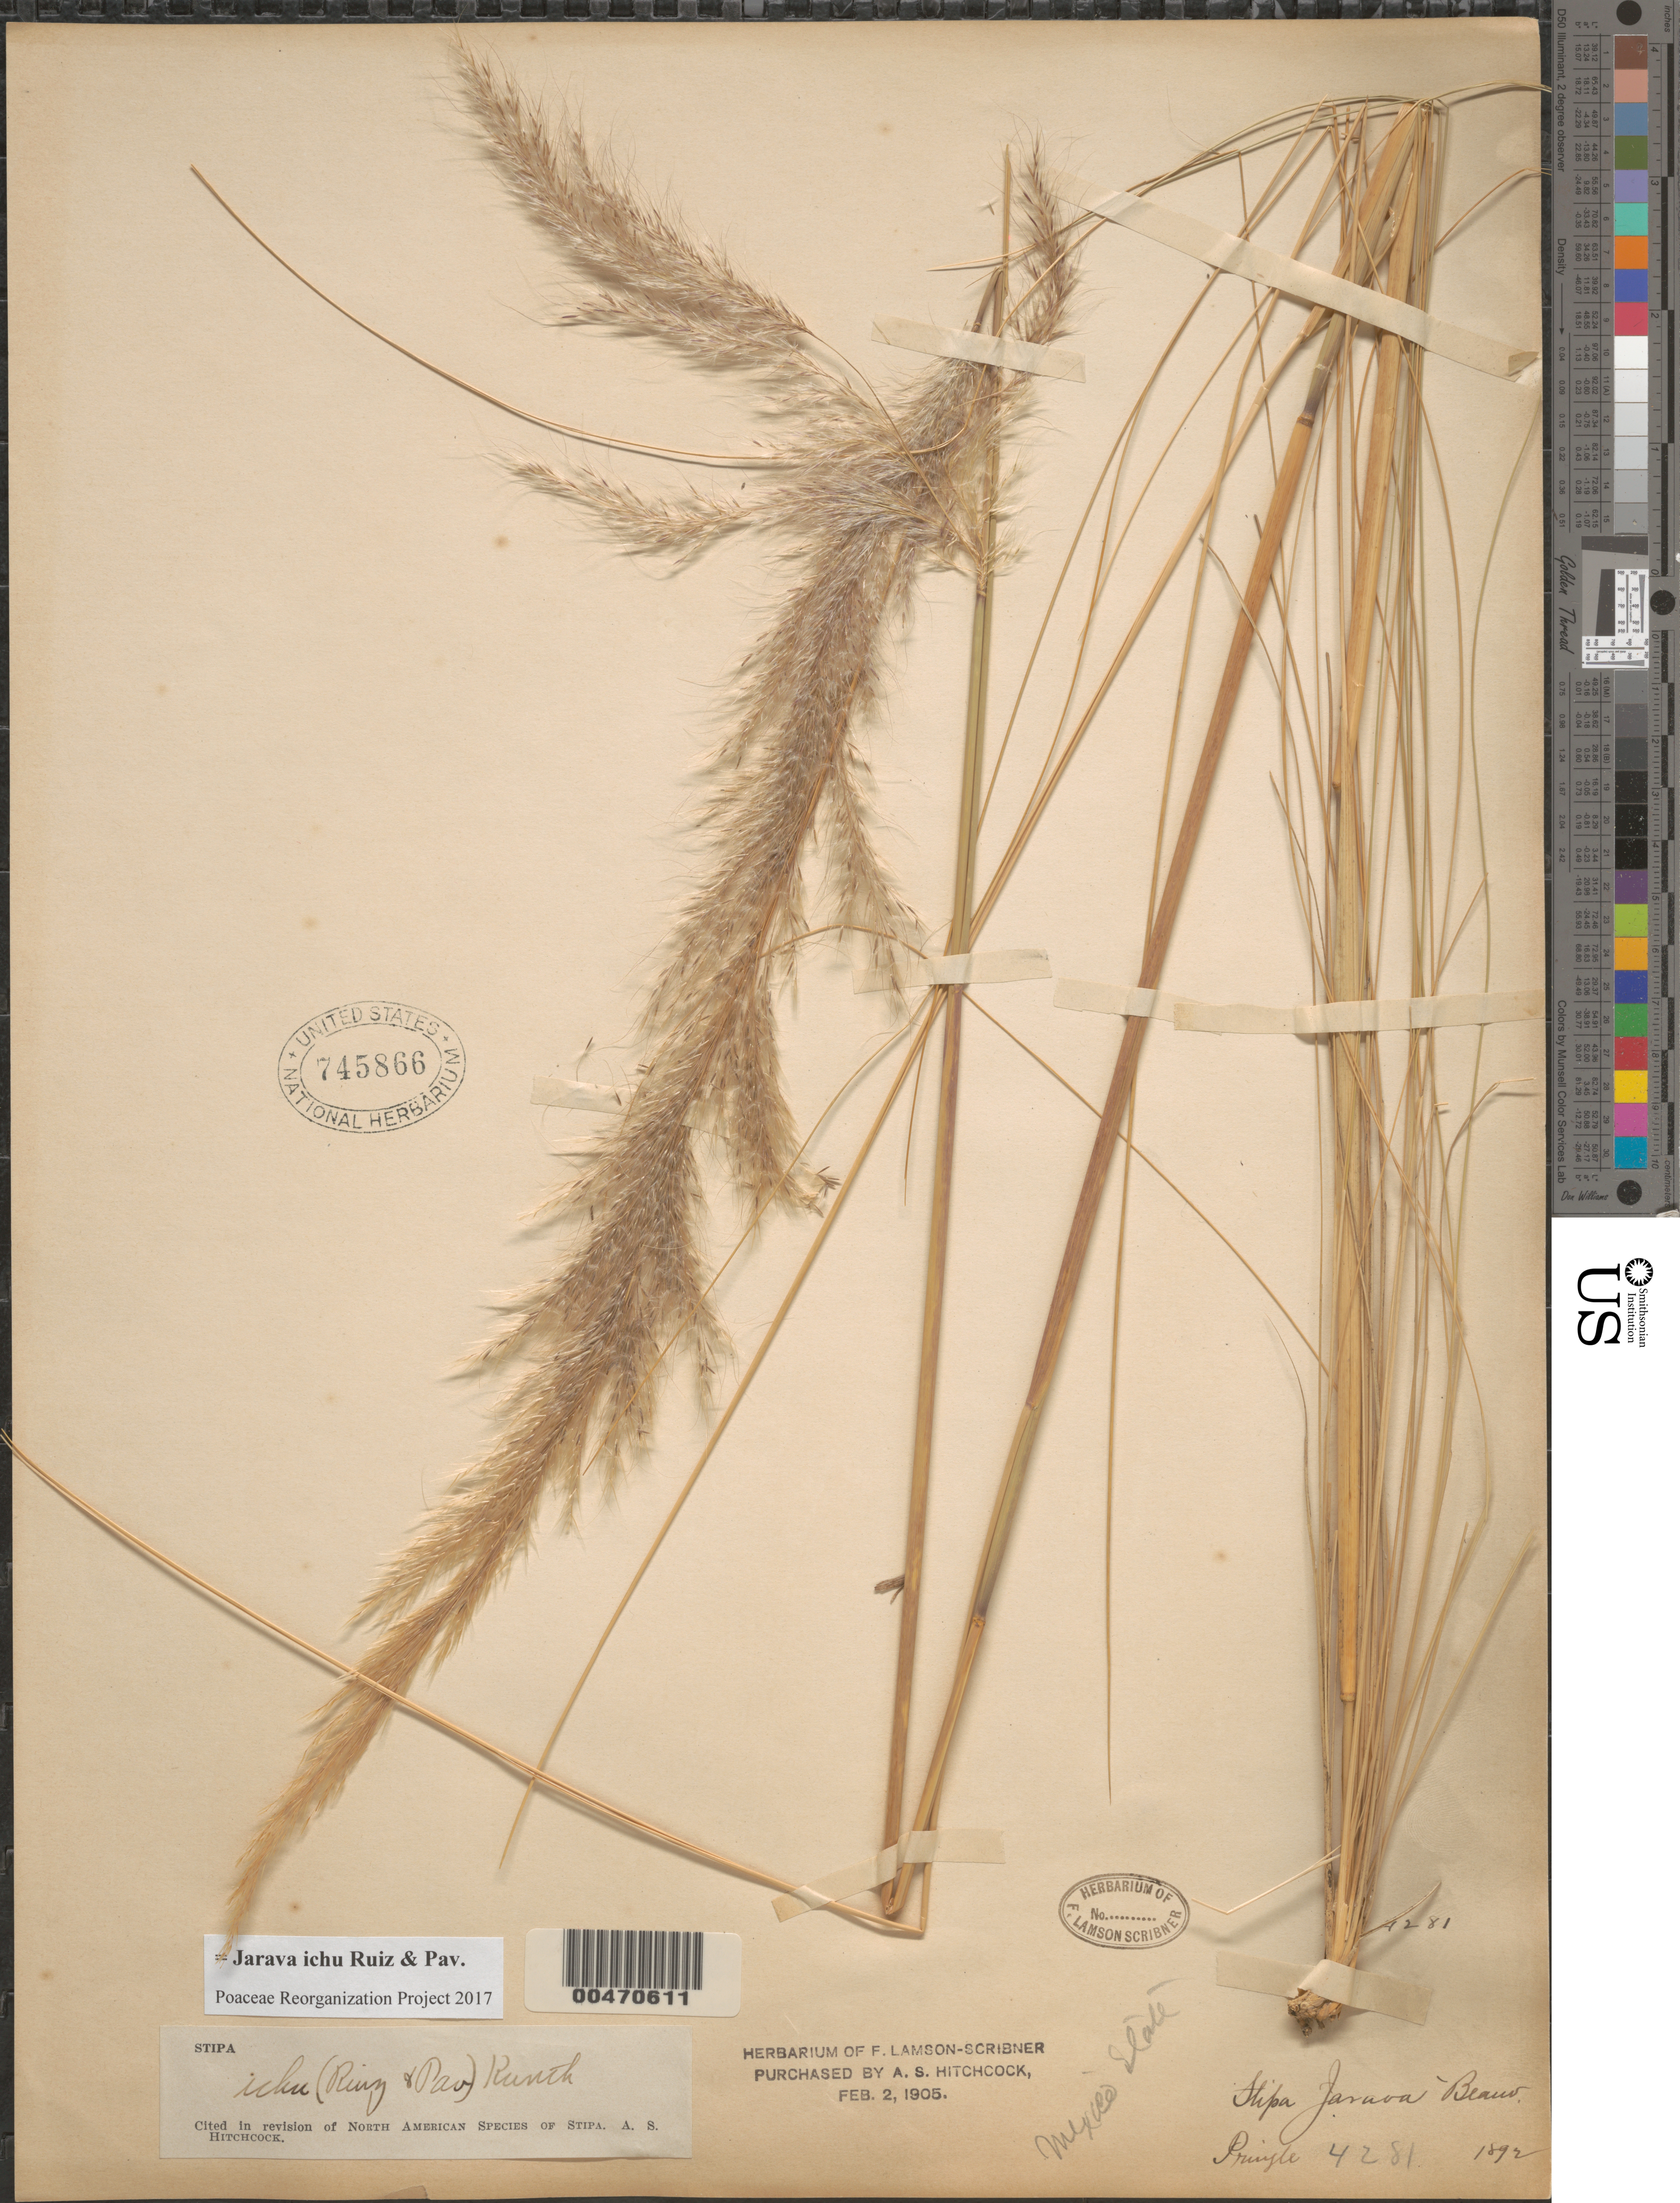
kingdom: Plantae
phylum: Tracheophyta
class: Liliopsida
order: Poales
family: Poaceae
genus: Jarava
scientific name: Jarava ichu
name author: Ruiz & Pav.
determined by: Poaceae Reorganization Project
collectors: -- Pringle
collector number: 4281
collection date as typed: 1892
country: Mexico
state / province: México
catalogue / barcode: US 745866